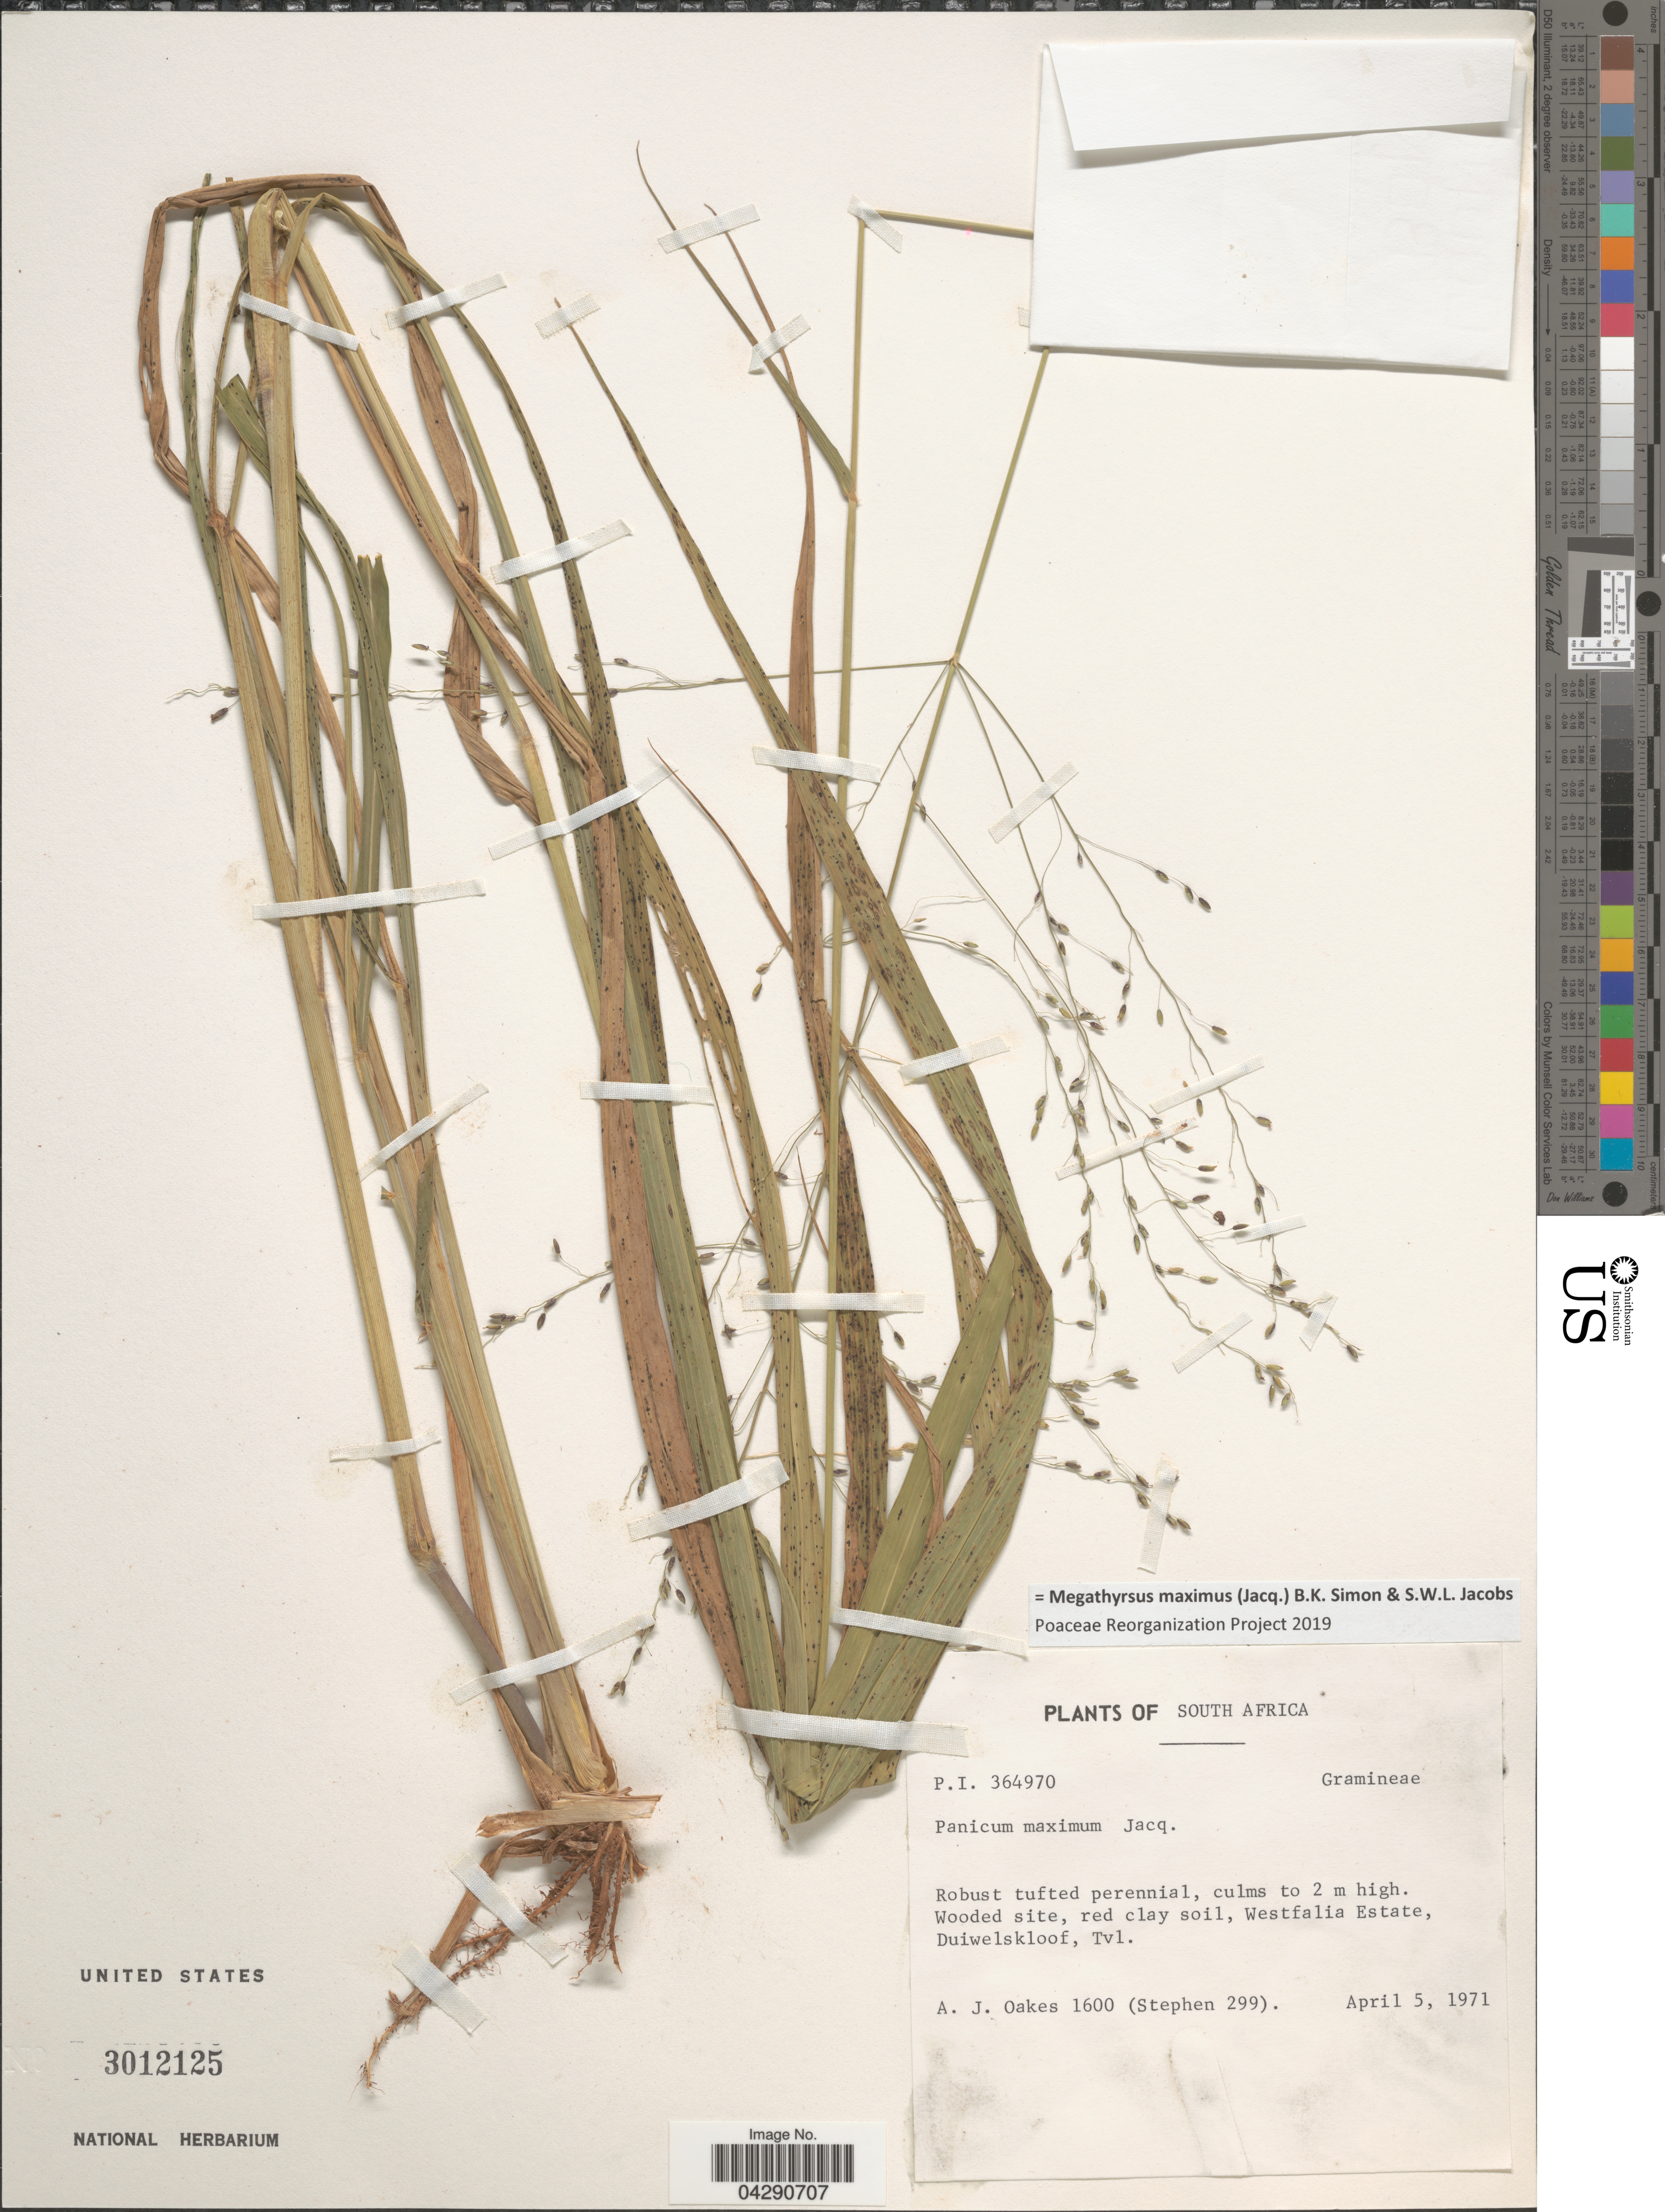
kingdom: Plantae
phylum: Tracheophyta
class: Liliopsida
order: Poales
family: Poaceae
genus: Megathyrsus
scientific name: Megathyrsus maximus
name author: (Jacq.) B.K. Simon & S.W.L. Jacobs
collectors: A. Oakes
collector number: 1600/299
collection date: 1971-04-05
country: South Africa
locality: Westfalia Estate, Duiwelskloof, Tvl.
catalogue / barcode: US 3012125